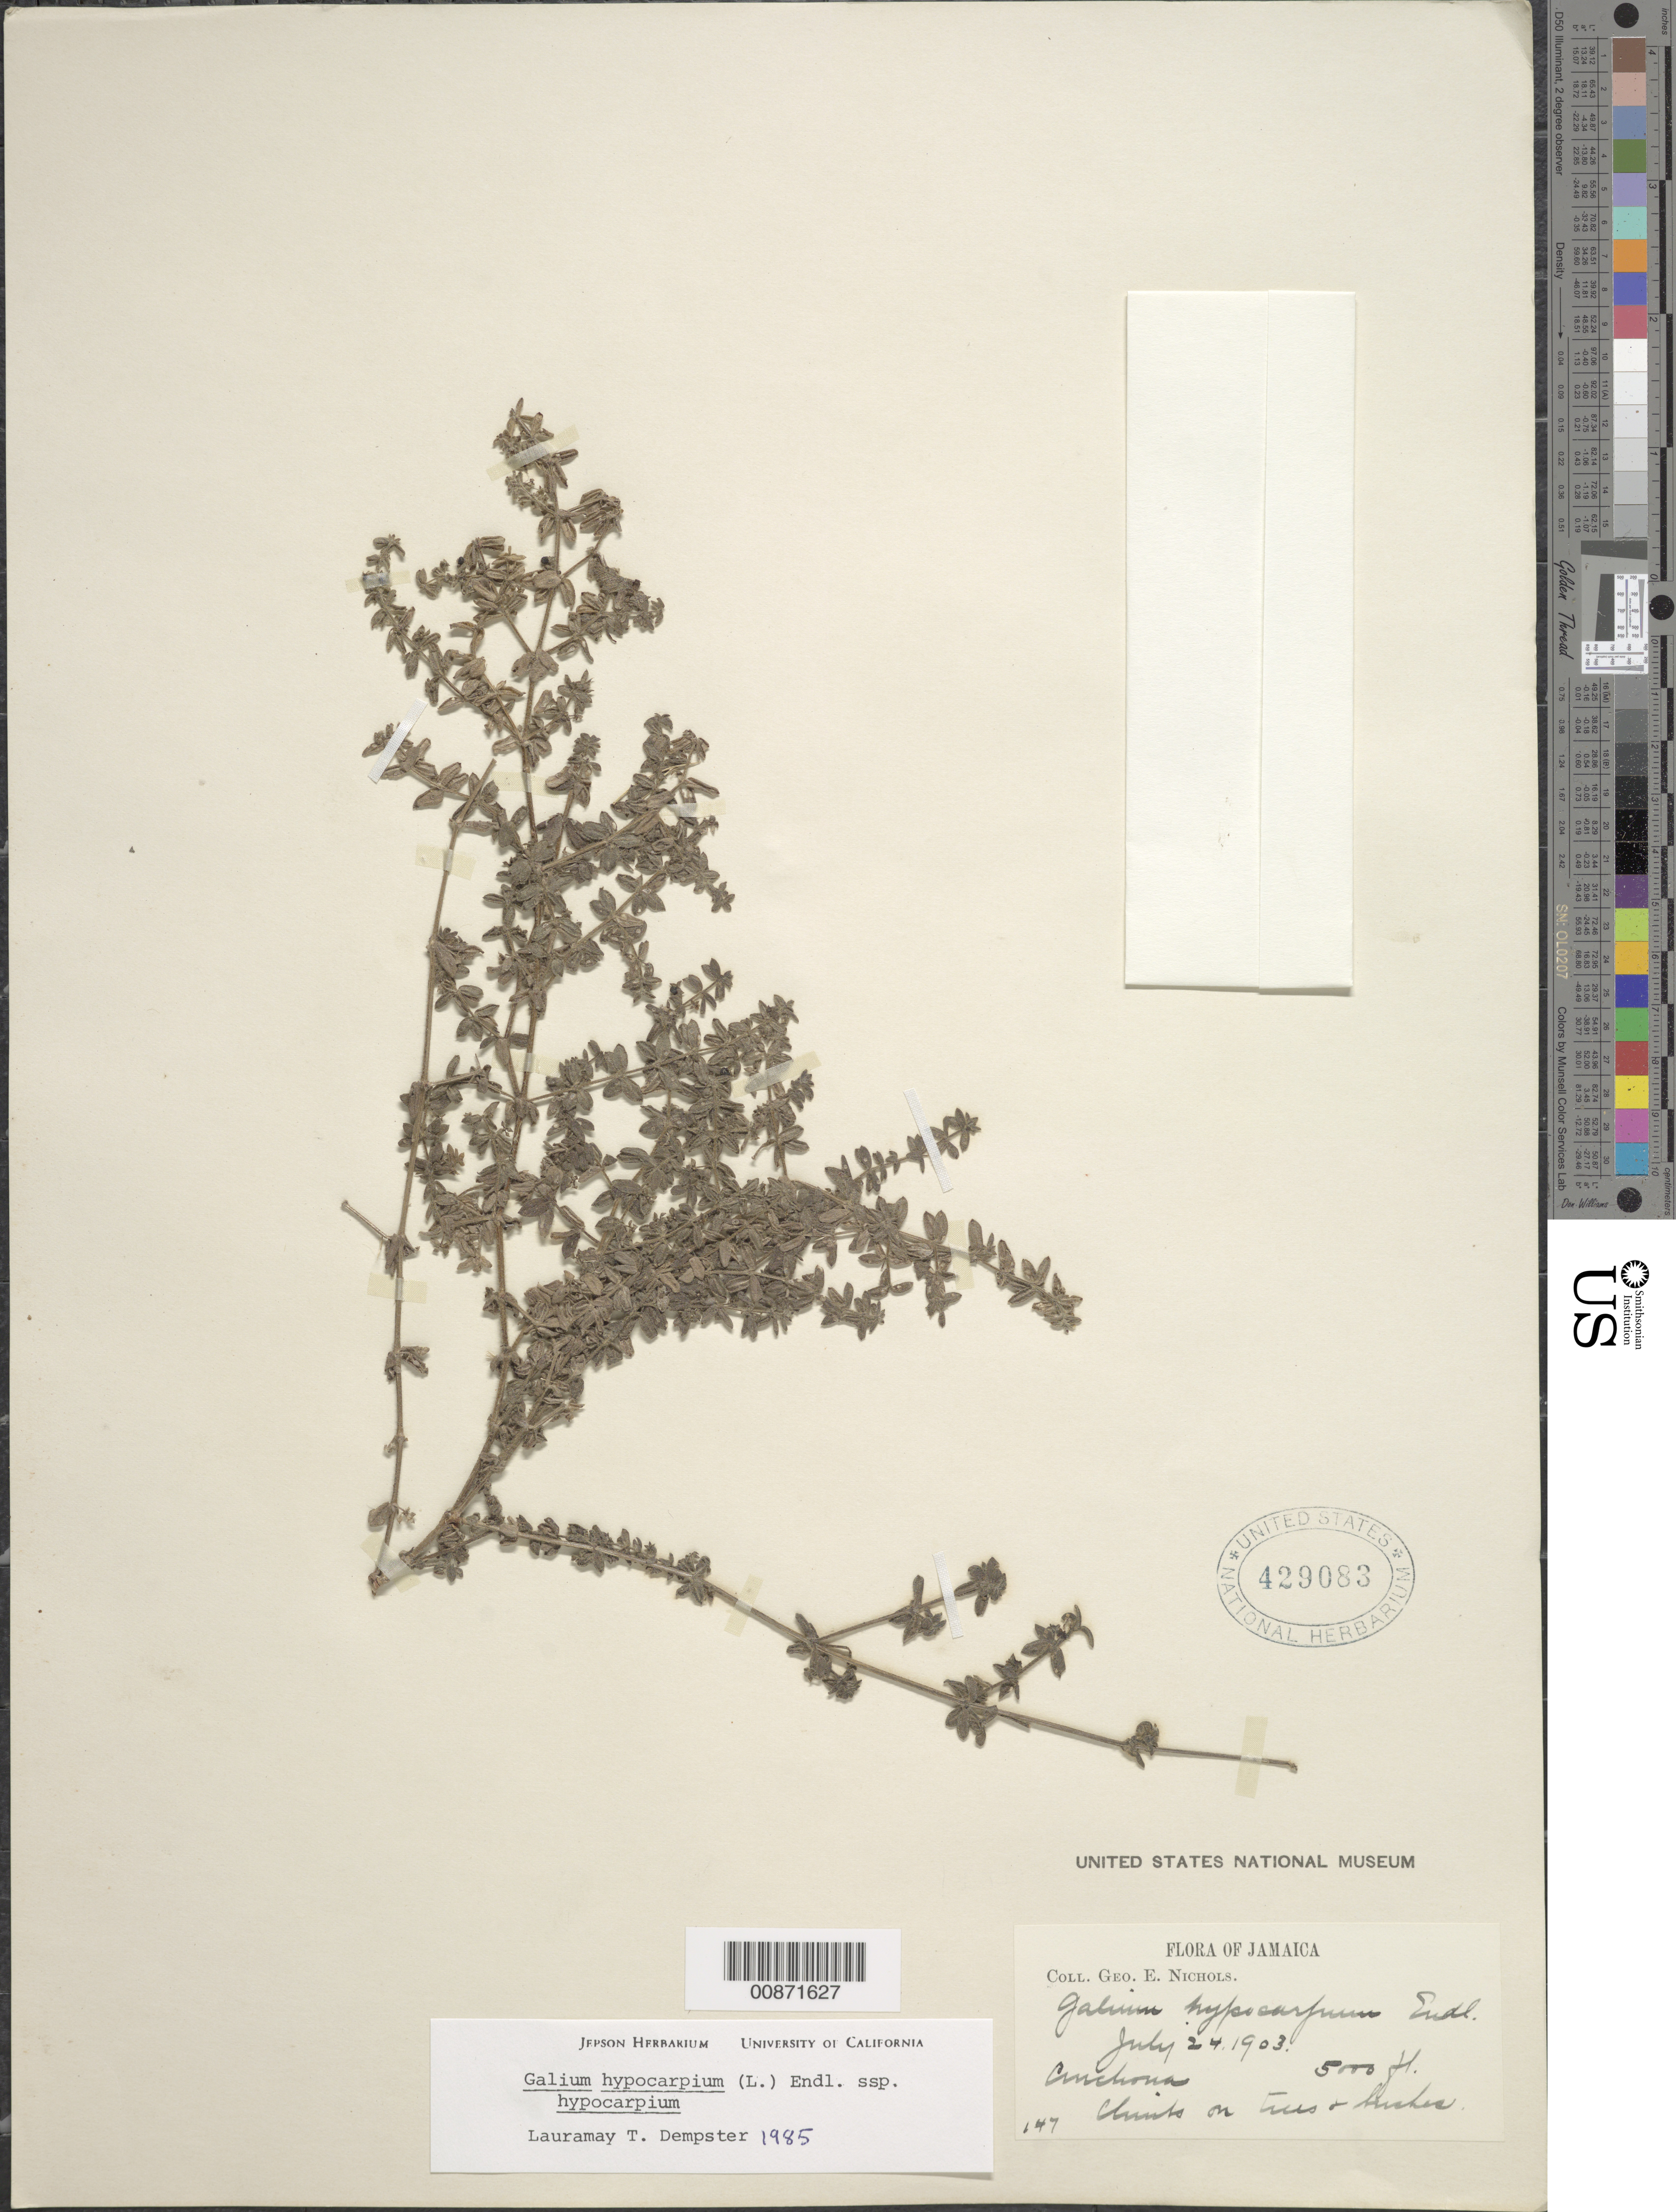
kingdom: Plantae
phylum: Tracheophyta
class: Magnoliopsida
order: Gentianales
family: Rubiaceae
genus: Galium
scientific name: Galium hypocarpium subsp. hypocarpium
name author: (L.) Endl. ex Griseb.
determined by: Dempster, L. T.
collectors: G. E. Nichols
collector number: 147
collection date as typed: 24 Jul 1903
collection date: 1903-07-24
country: Jamaica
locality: Cinchona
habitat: On trees and bushes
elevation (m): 1524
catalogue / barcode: US 429083